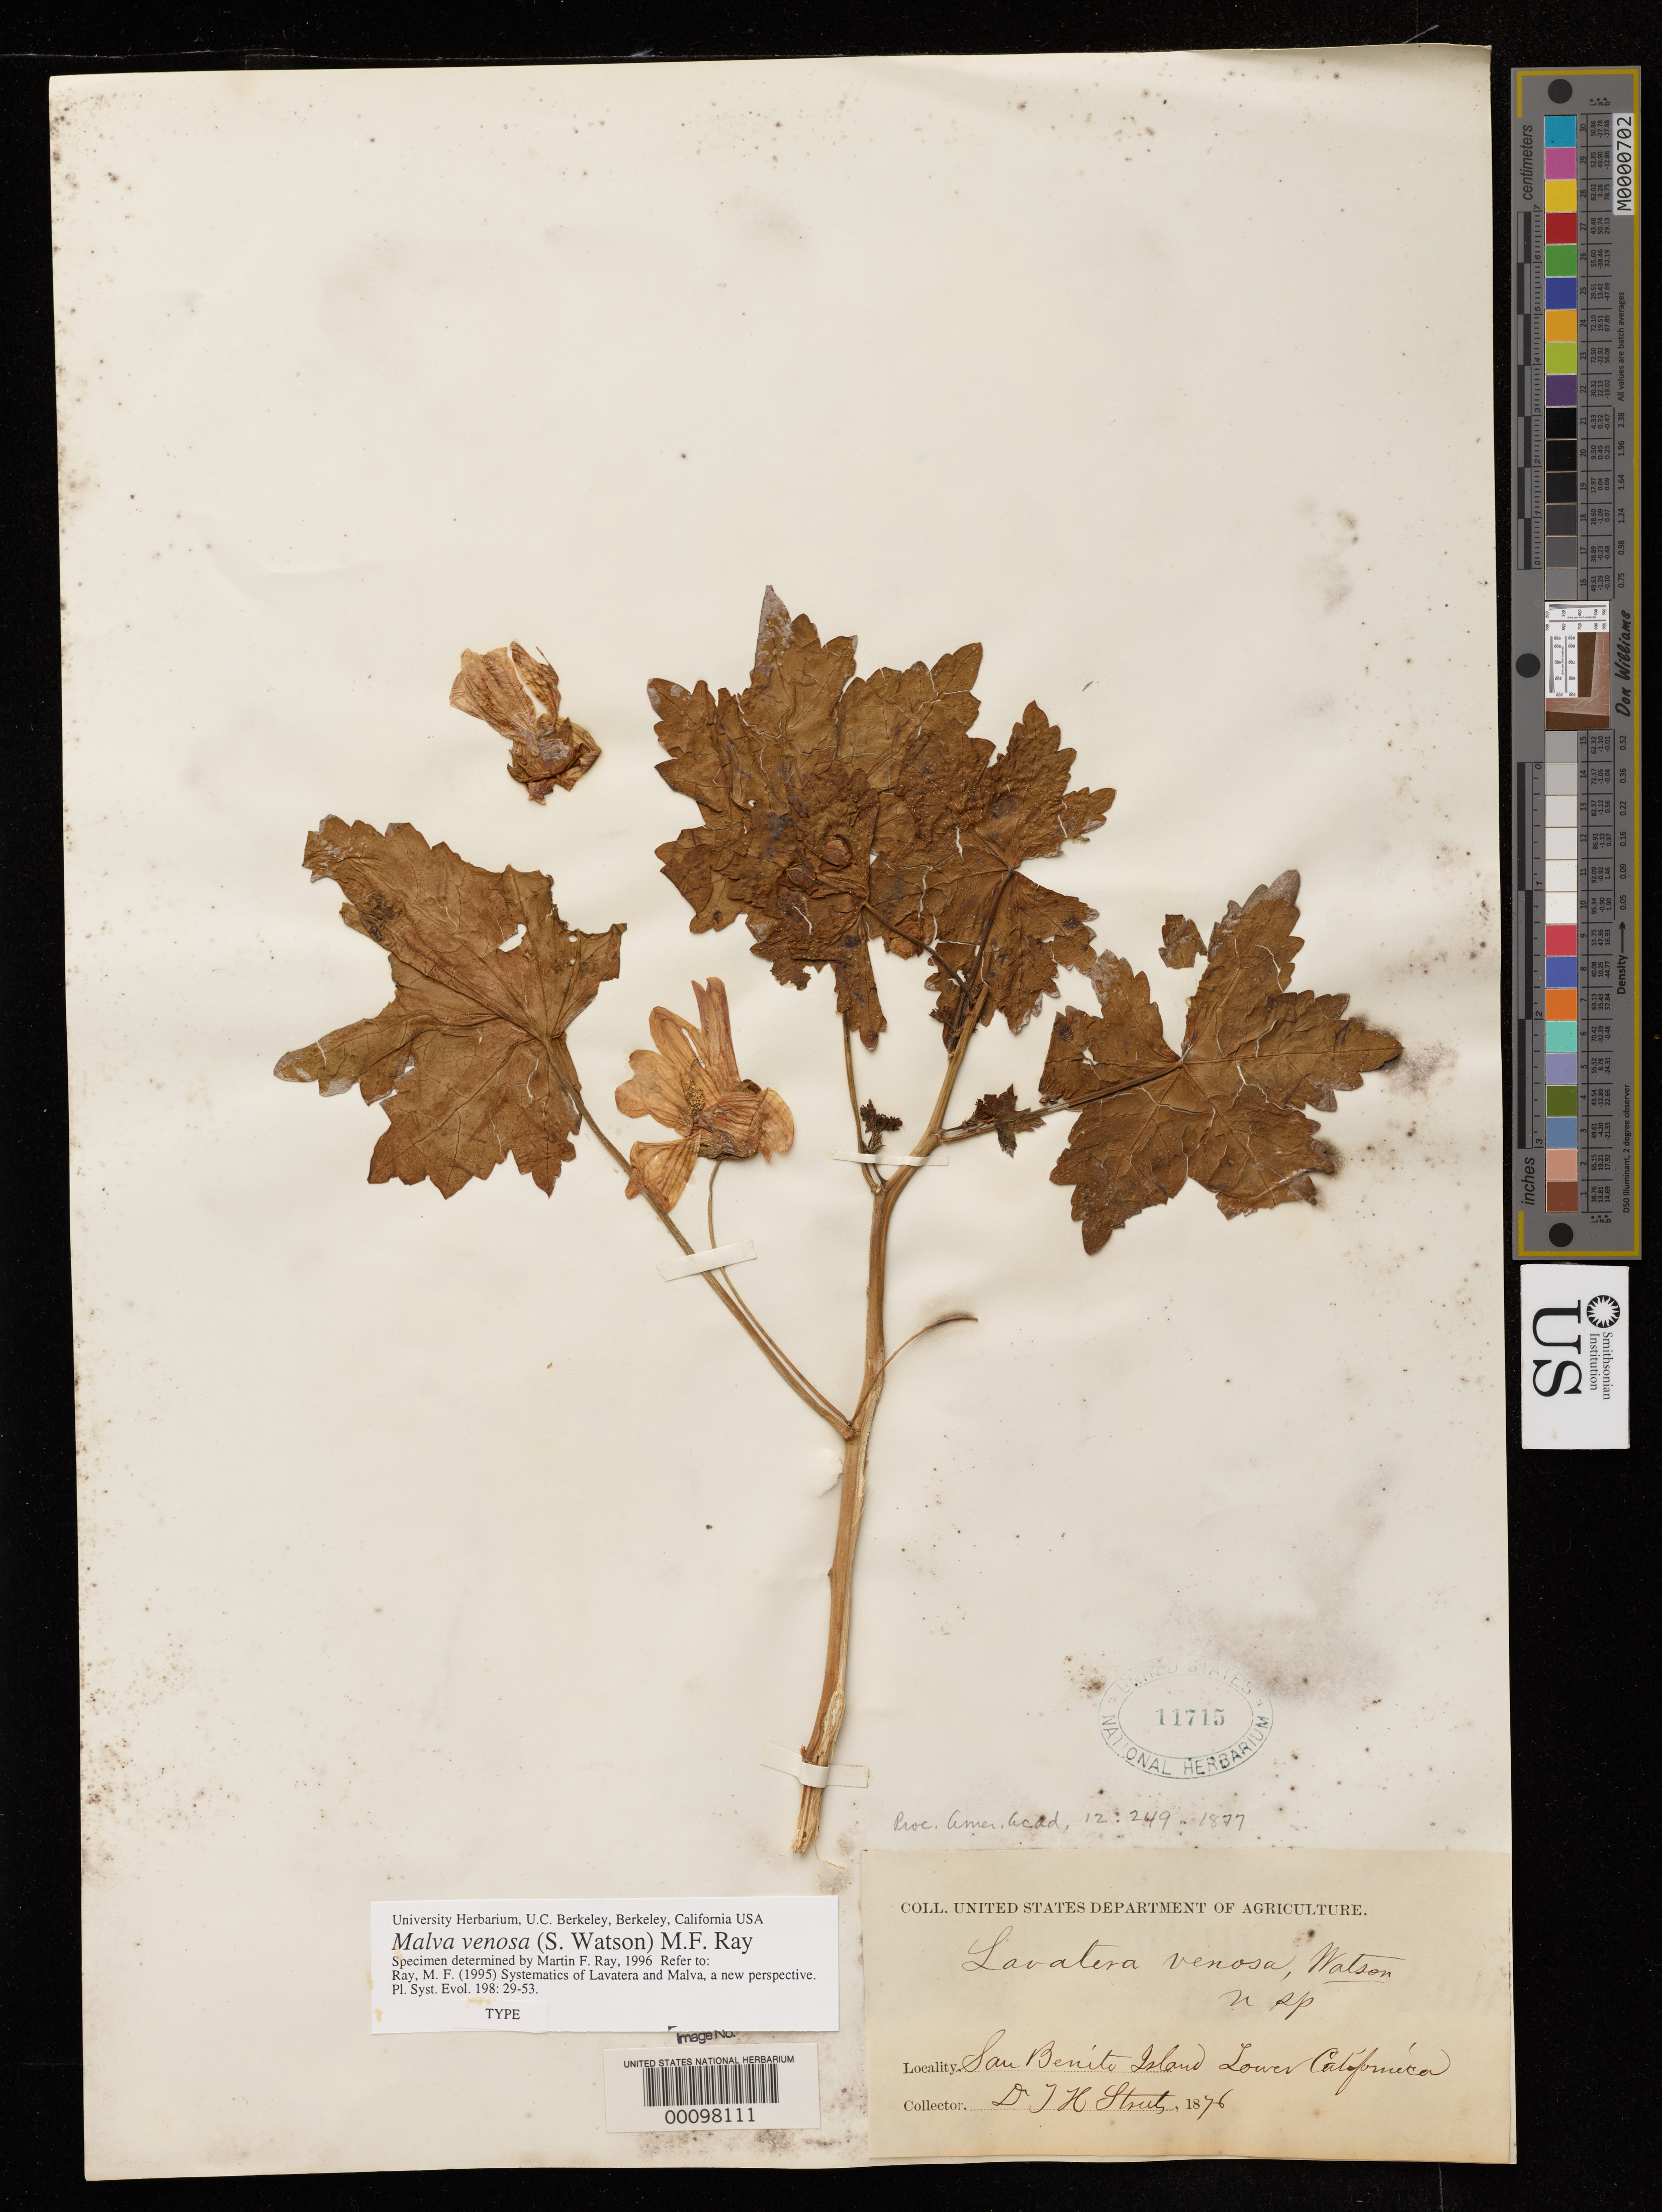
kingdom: Plantae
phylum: Tracheophyta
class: Magnoliopsida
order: Malvales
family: Malvaceae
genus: Lavatera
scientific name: Lavatera venosa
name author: S. Watson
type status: Isotype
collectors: T. Streets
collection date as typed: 1876 or -- Dec 1875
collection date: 1875-12 or 1876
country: Mexico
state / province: Baja California Norte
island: San Benito Island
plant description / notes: Malva venosa (S. Watson) Ray label on sheet not a valid combination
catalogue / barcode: US 11715